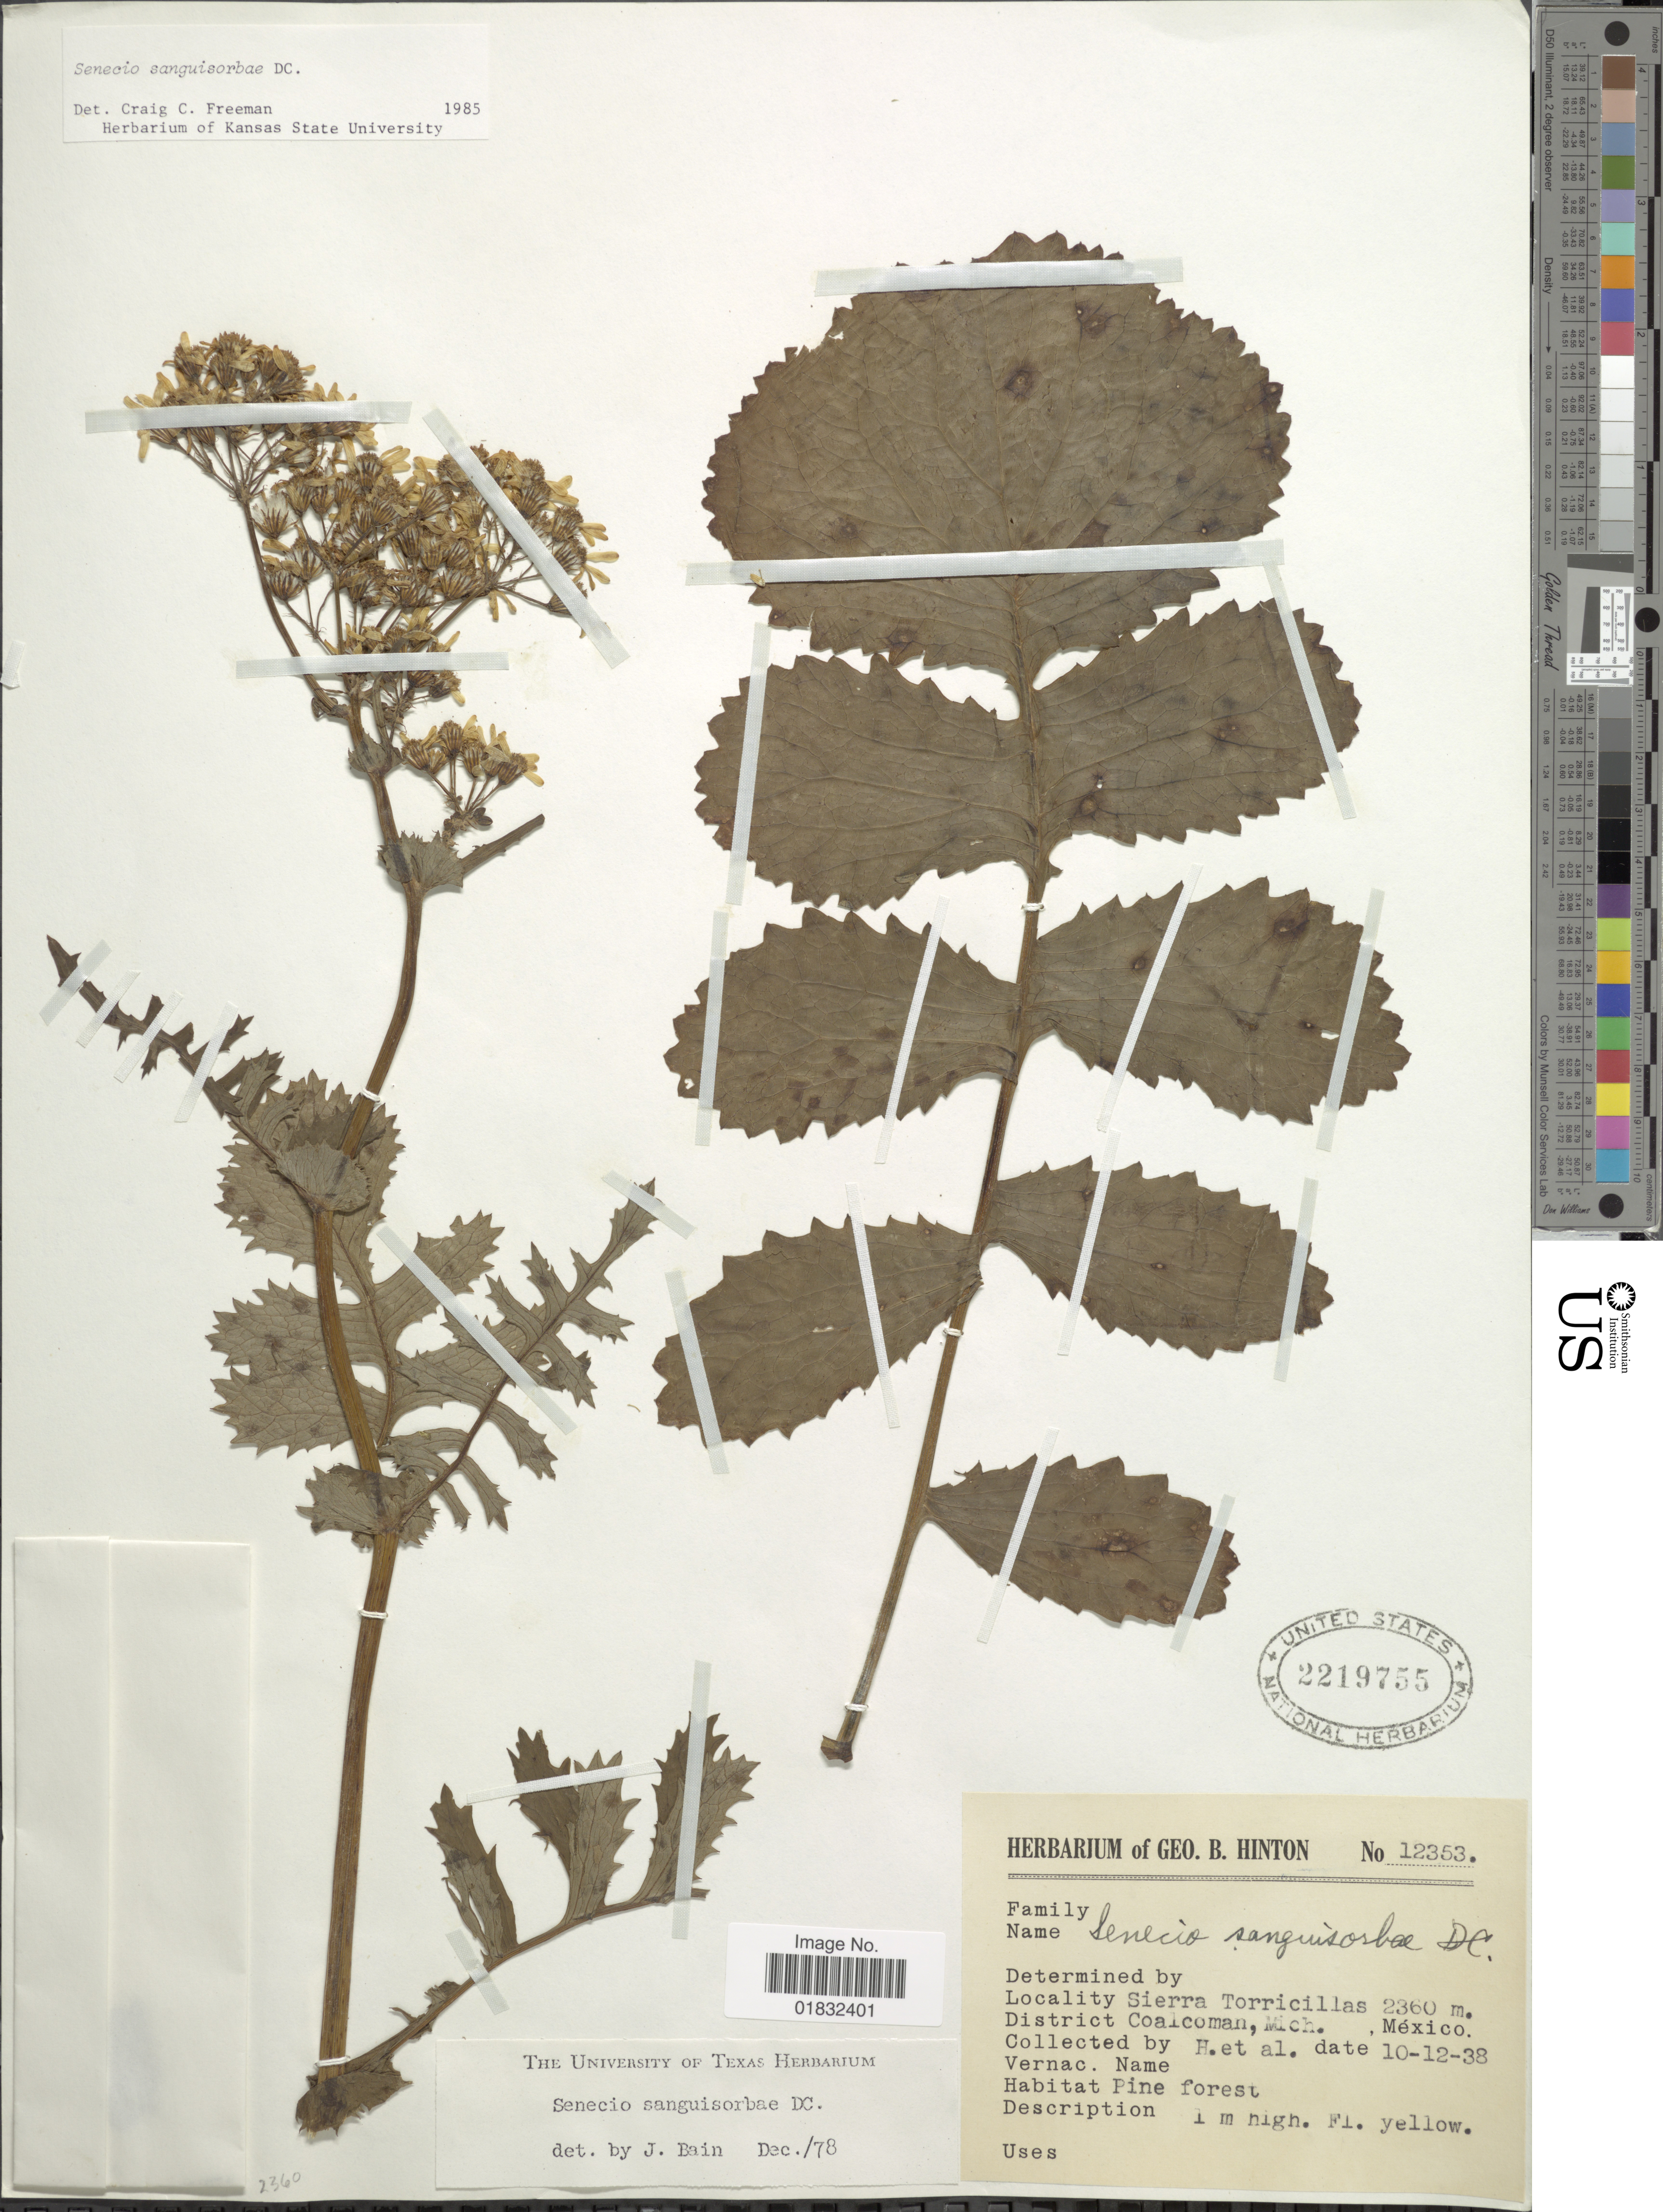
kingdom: Plantae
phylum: Tracheophyta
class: Magnoliopsida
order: Asterales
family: Asteraceae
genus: Packera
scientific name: Packera sanguisorboides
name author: (Rydb.) W.A. Weber & Á. Löve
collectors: G. B. Hinton & et al.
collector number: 12353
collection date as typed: Transcribed d/m/y: 12/10/38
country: Mexico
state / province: Michoacán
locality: Sierra Torricillas, District Coalcoman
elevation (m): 2360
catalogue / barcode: US 2219755